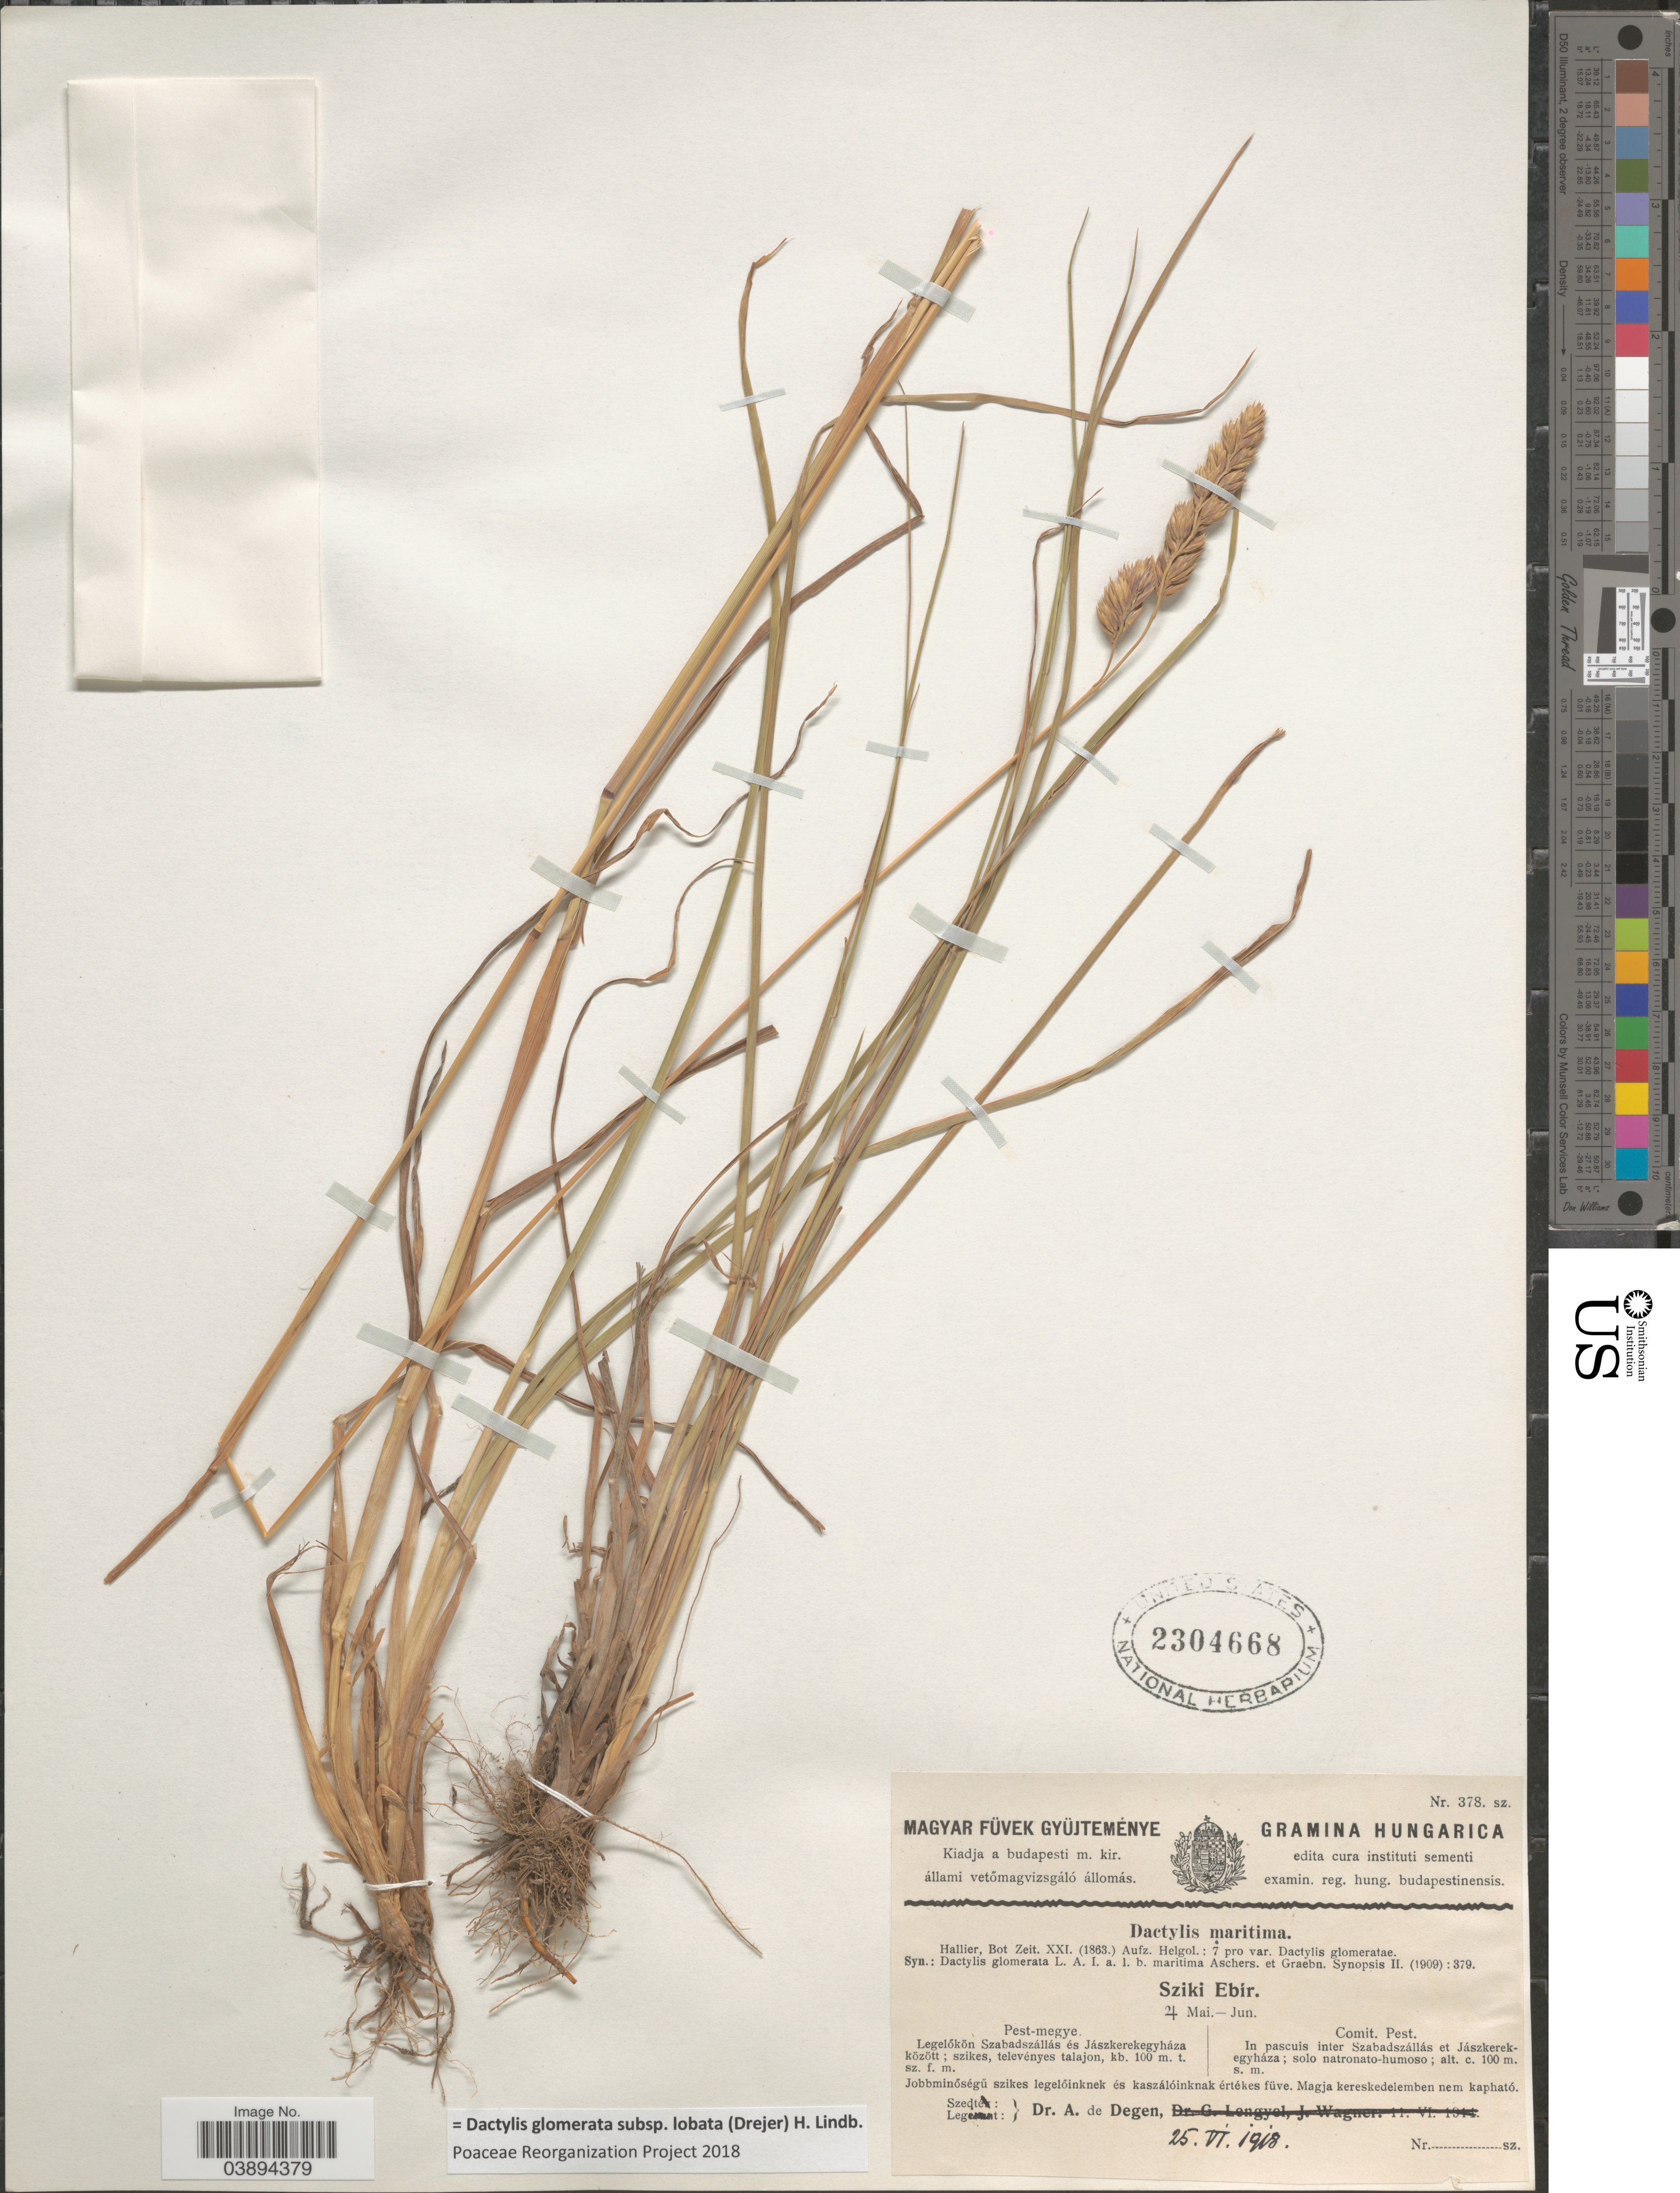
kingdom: Plantae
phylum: Tracheophyta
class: Liliopsida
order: Poales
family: Poaceae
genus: Dactylis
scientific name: Dactylis glomerata subsp. lobata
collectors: A. Degen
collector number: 378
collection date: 1918-06-25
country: Hungary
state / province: Pest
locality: Hungarica. Comit. Pest. In pascuis inter Szabadszállás et Jászkerekegyháza.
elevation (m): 100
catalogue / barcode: US 2304668